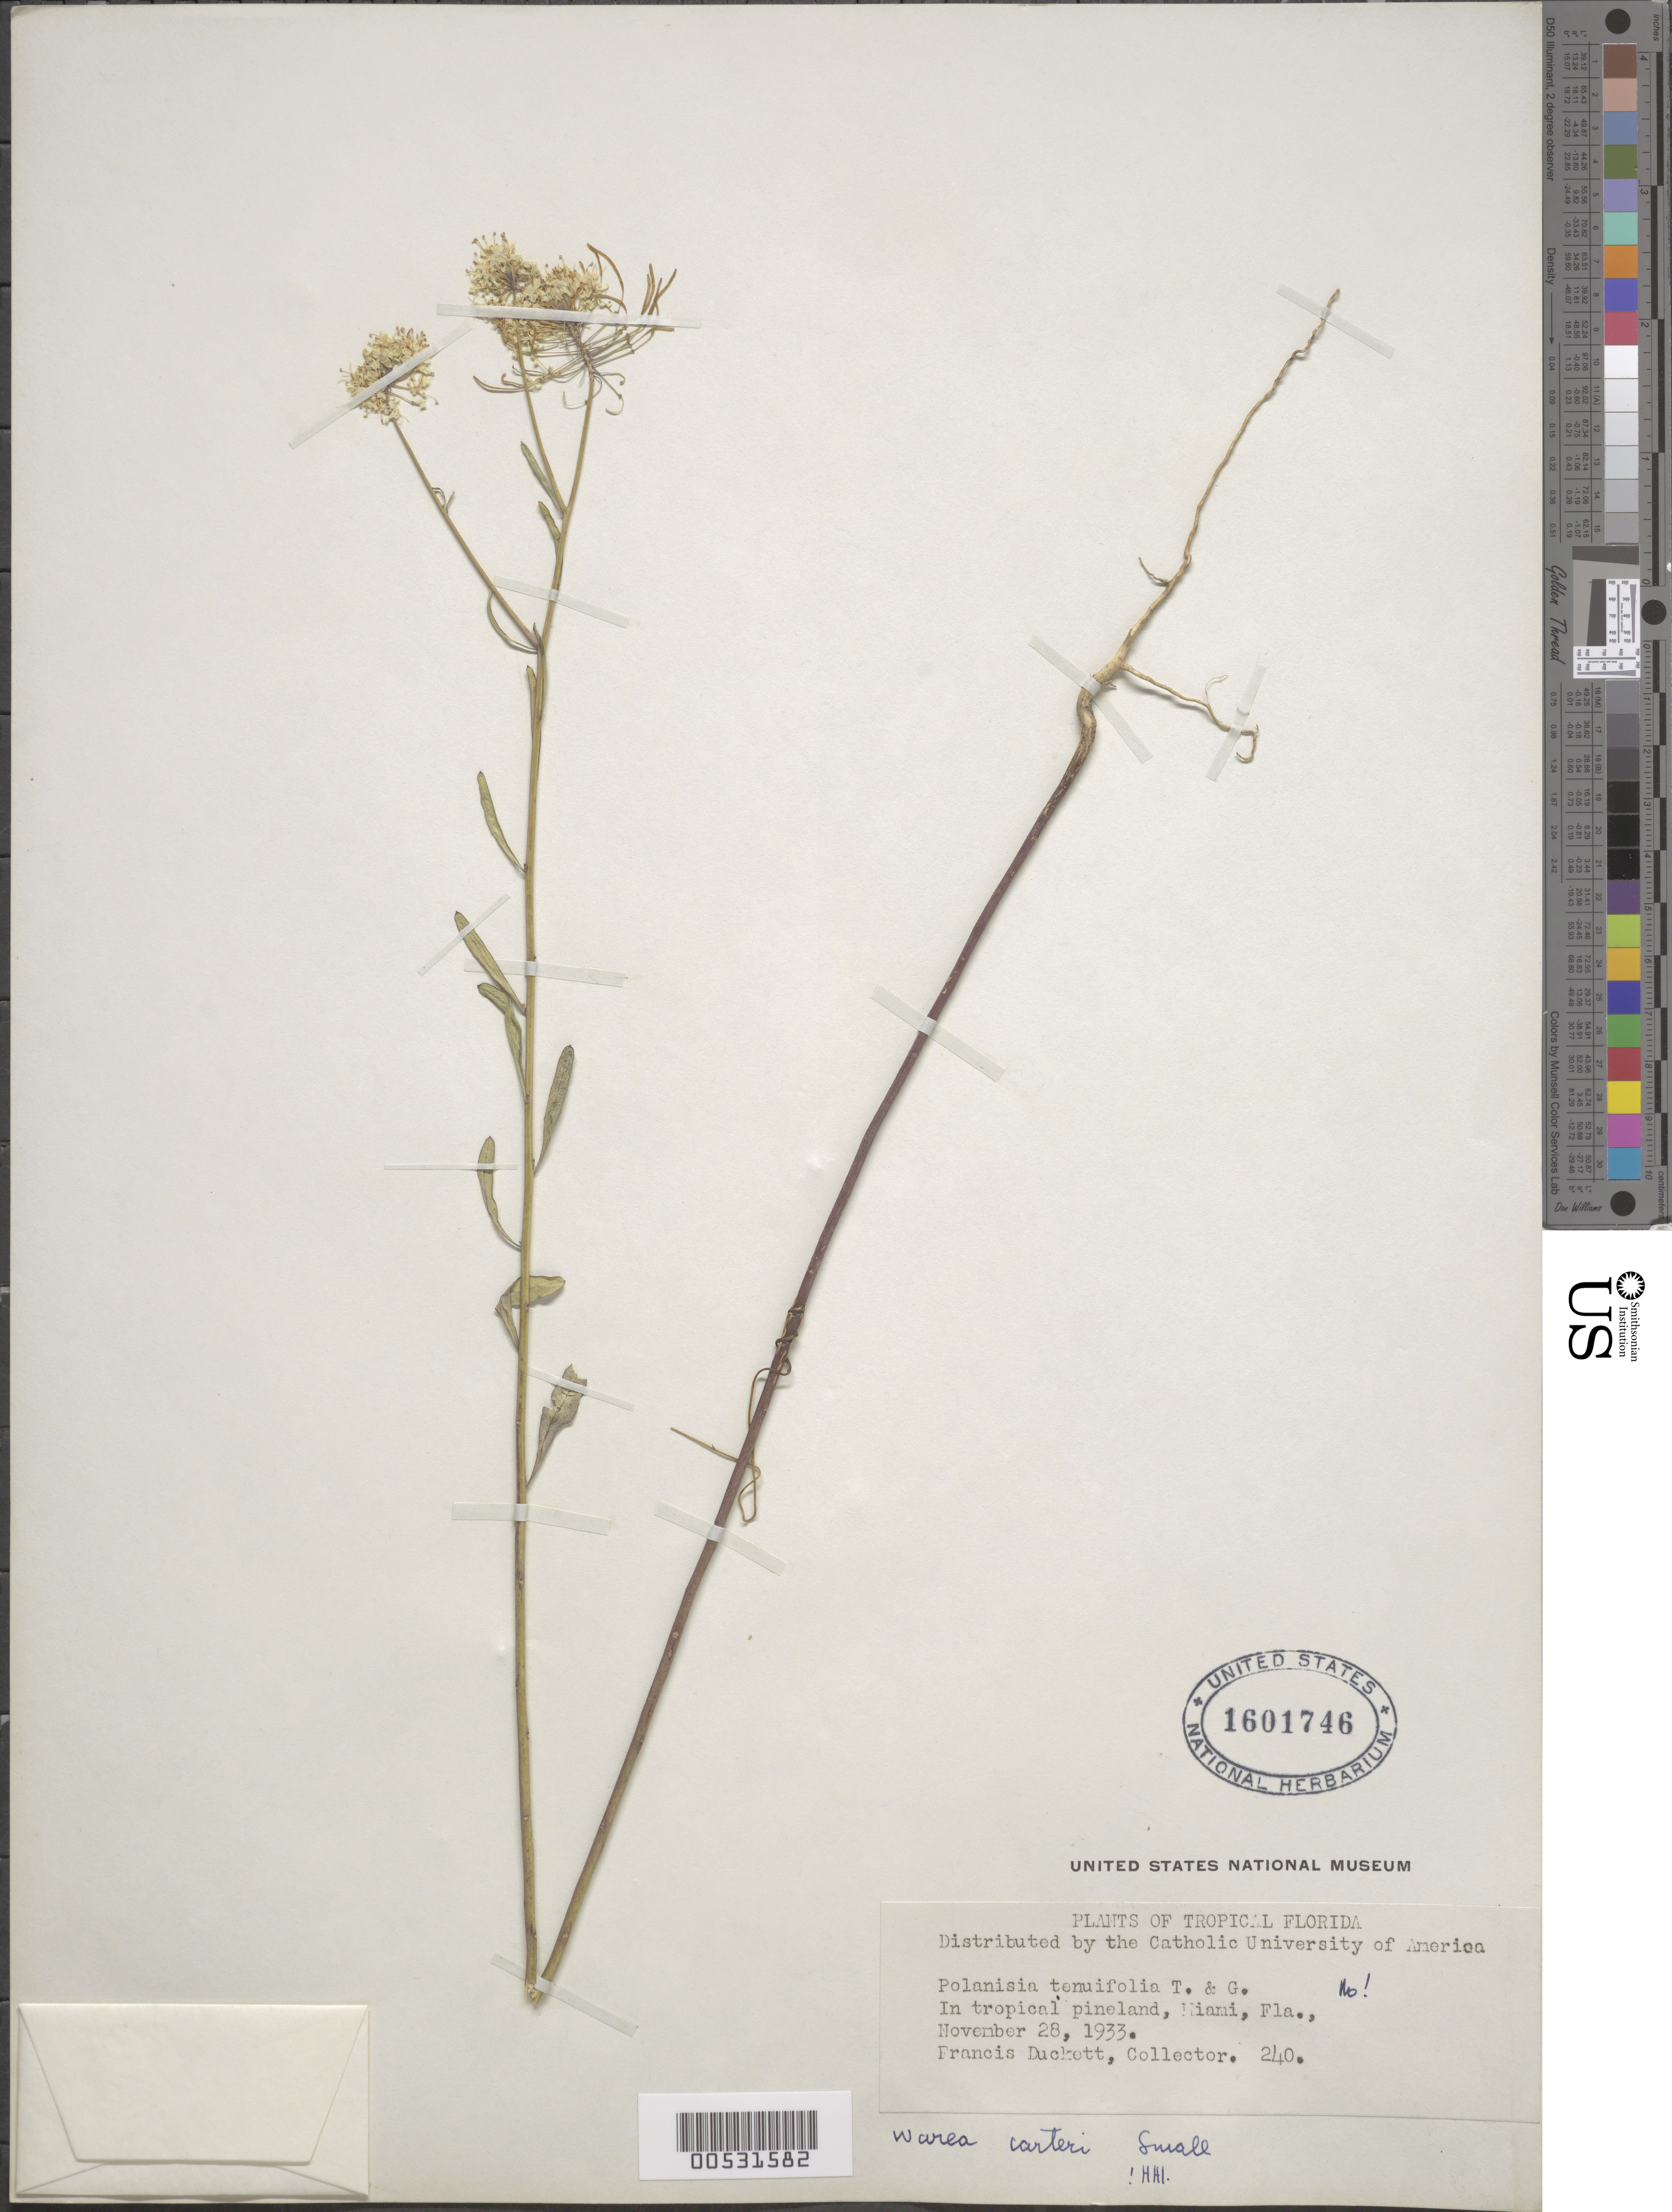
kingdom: Plantae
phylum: Tracheophyta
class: Magnoliopsida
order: Brassicales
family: Brassicaceae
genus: Warea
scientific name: Warea carteri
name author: Small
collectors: F. Duckett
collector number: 240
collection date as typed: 28 Nov 1933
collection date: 1933-11-28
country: United States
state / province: Florida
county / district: Dade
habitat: in tropical pineland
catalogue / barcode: US 1601746